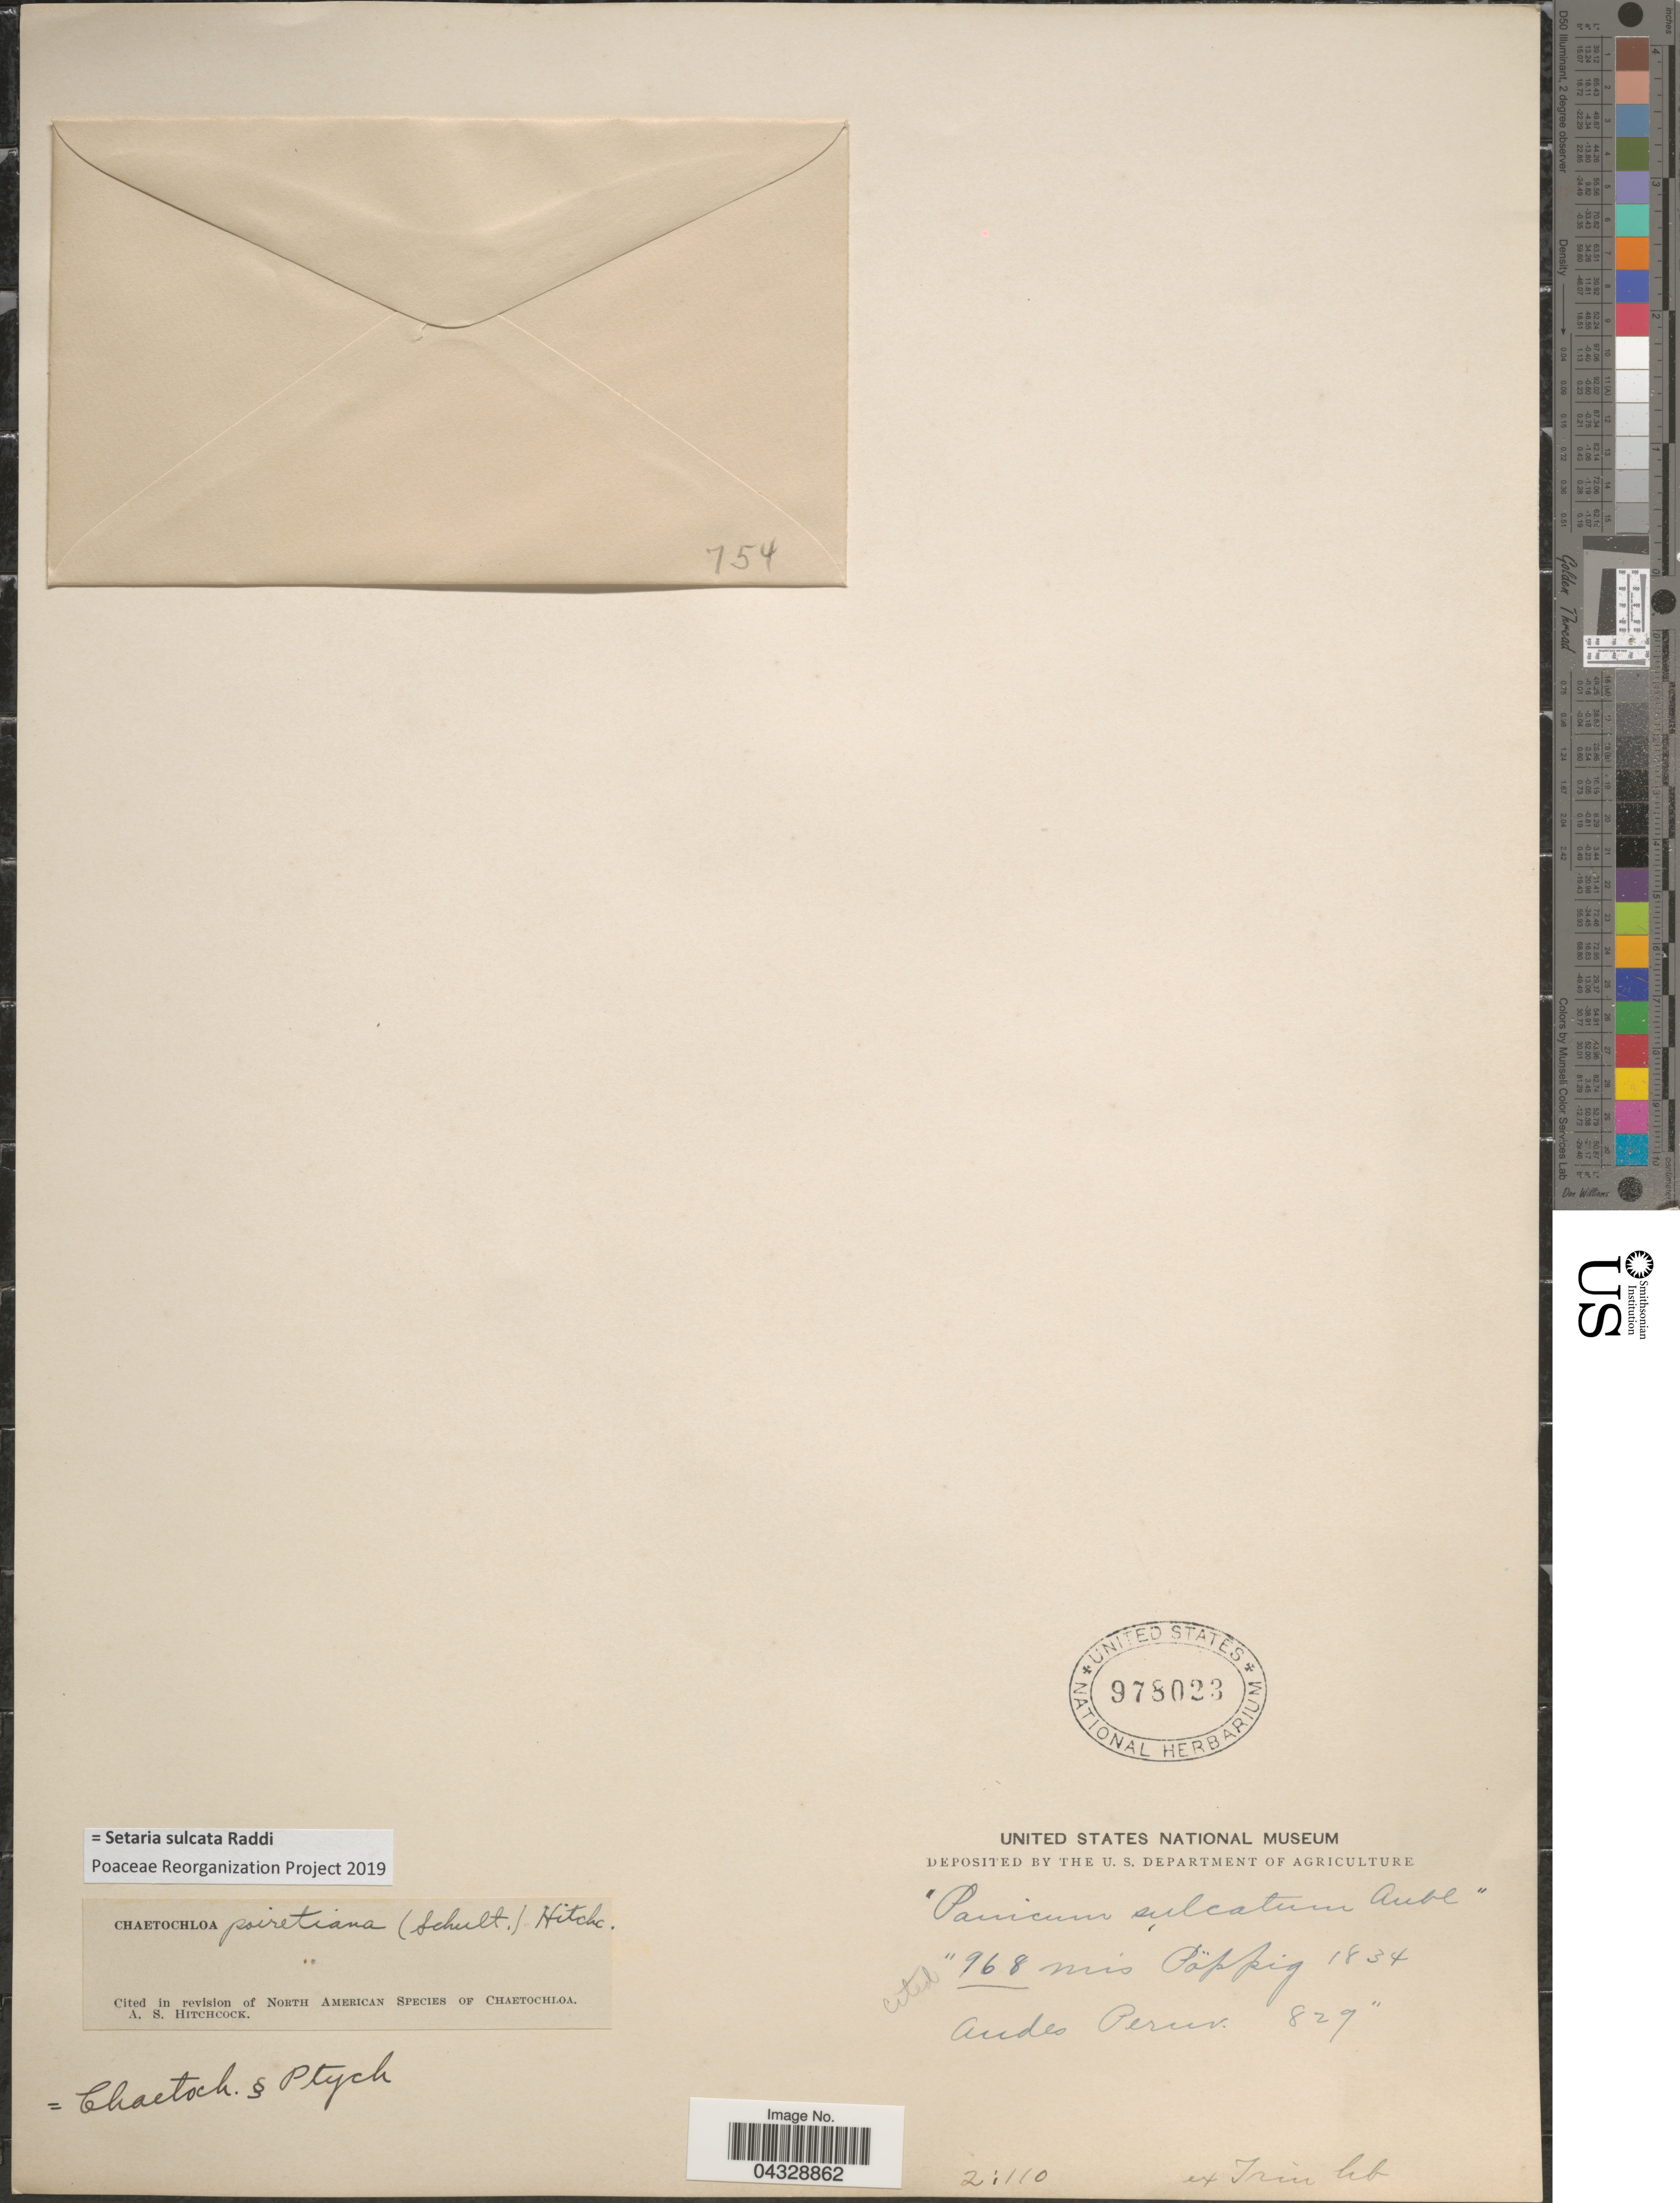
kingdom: Plantae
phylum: Tracheophyta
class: Liliopsida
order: Poales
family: Poaceae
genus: Setaria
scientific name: Setaria sulcata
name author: Raddi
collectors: -. Poppig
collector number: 968mis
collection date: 1834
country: Peru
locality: Andes.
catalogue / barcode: US 978023